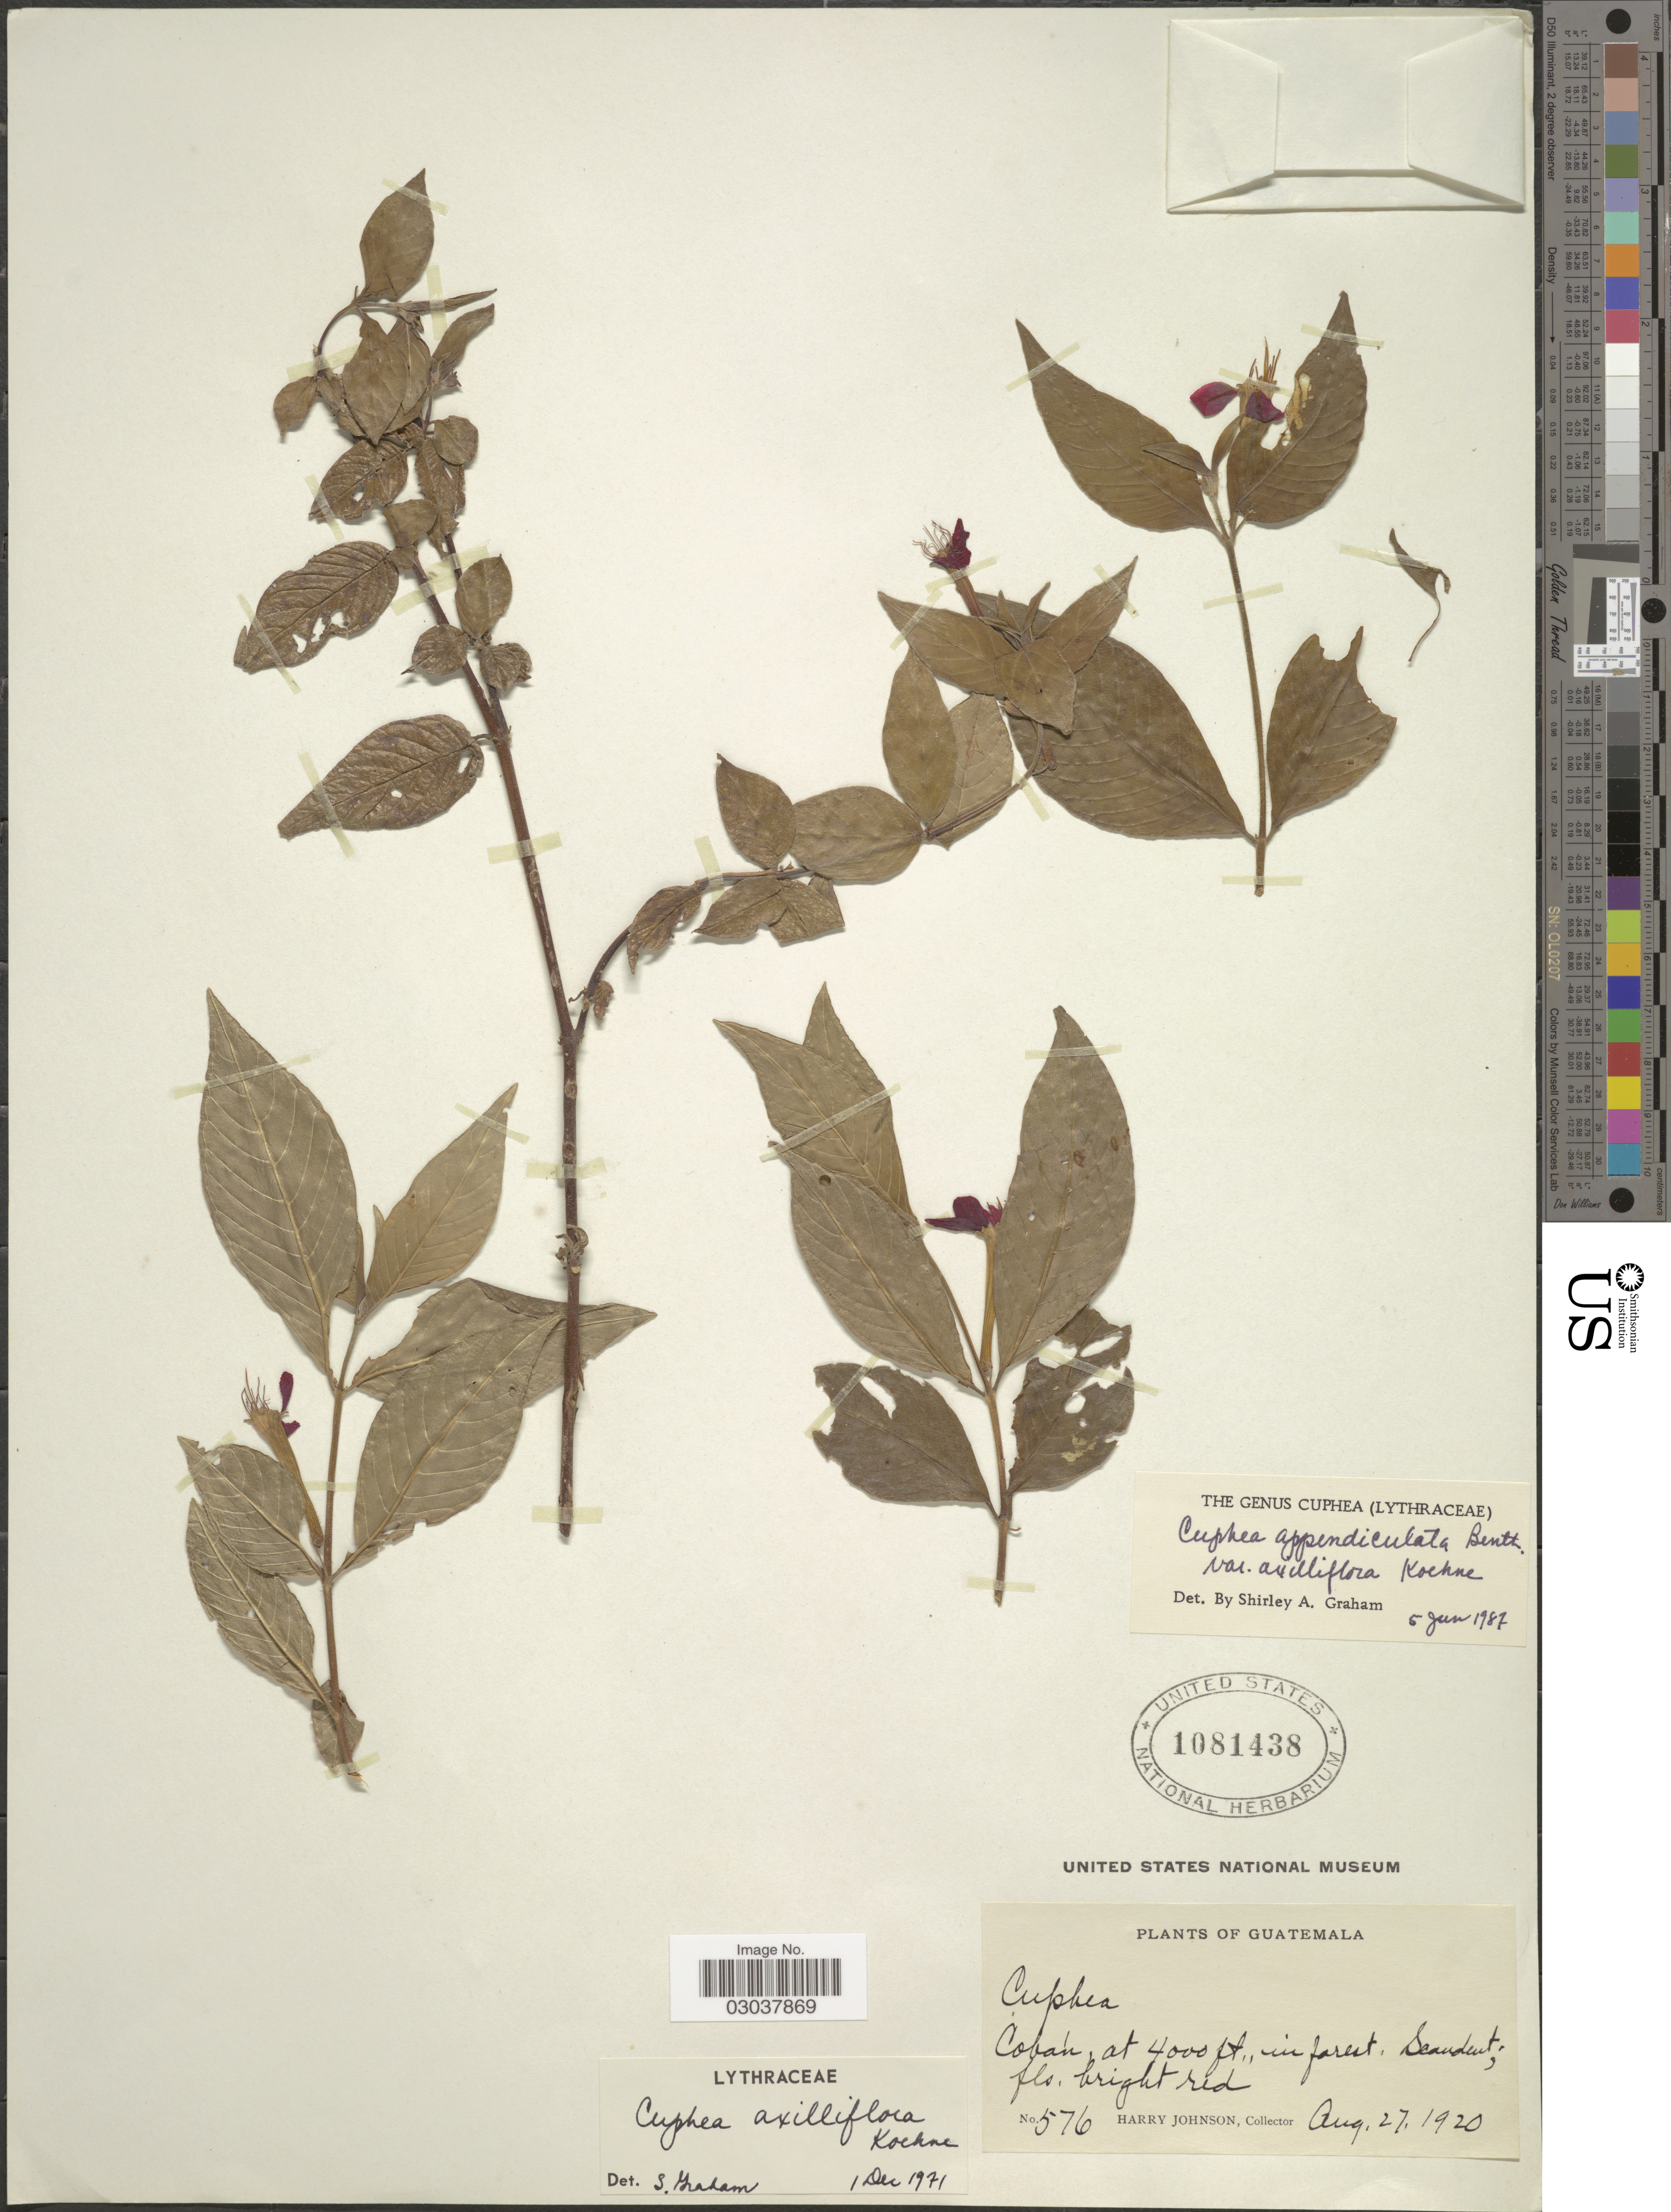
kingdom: Plantae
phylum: Tracheophyta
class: Magnoliopsida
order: Myrtales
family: Lythraceae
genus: Cuphea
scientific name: Cuphea appendiculata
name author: Benth.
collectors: H. Johnson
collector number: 576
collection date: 1920-08-27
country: Guatemala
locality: Cobán, in forest.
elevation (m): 1219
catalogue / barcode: US 1081438